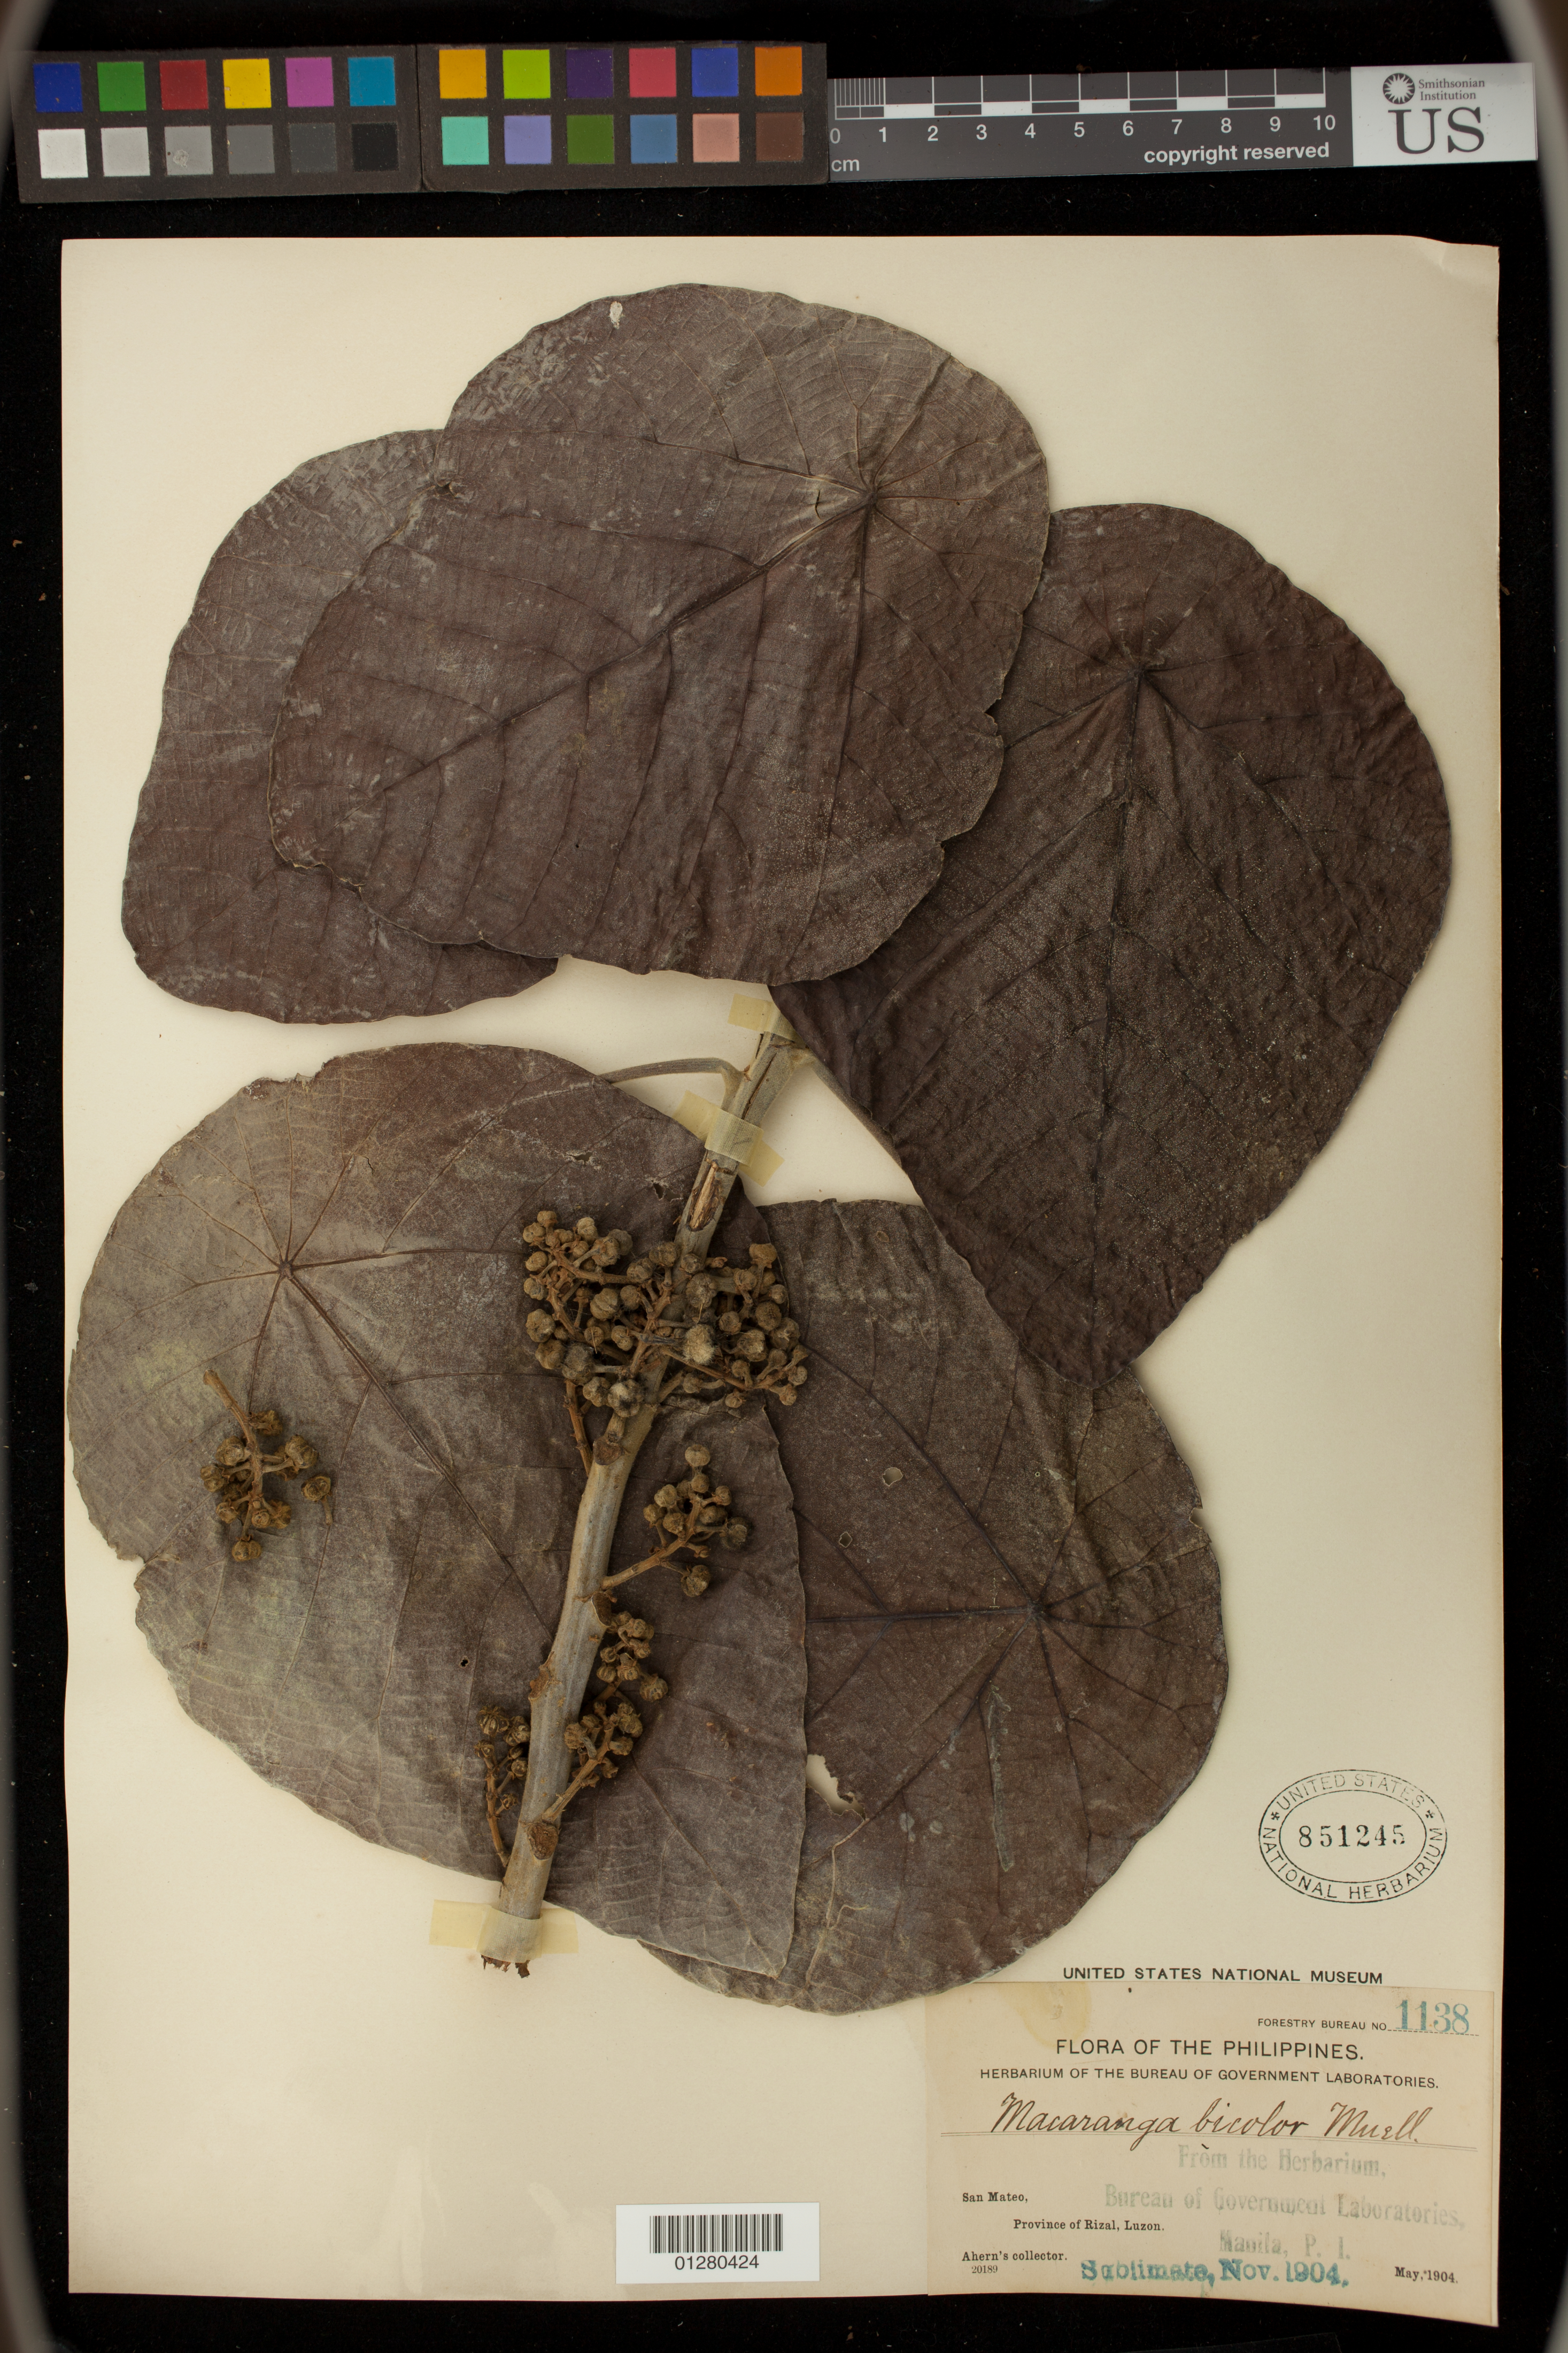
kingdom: Plantae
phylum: Tracheophyta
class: Magnoliopsida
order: Malpighiales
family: Euphorbiaceae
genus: Macaranga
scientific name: Macaranga bicolor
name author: Müll. Arg.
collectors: Ahern's collector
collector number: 1138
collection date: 1904-05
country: Philippines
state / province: Calabarzon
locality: San Mateo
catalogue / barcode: US 851245